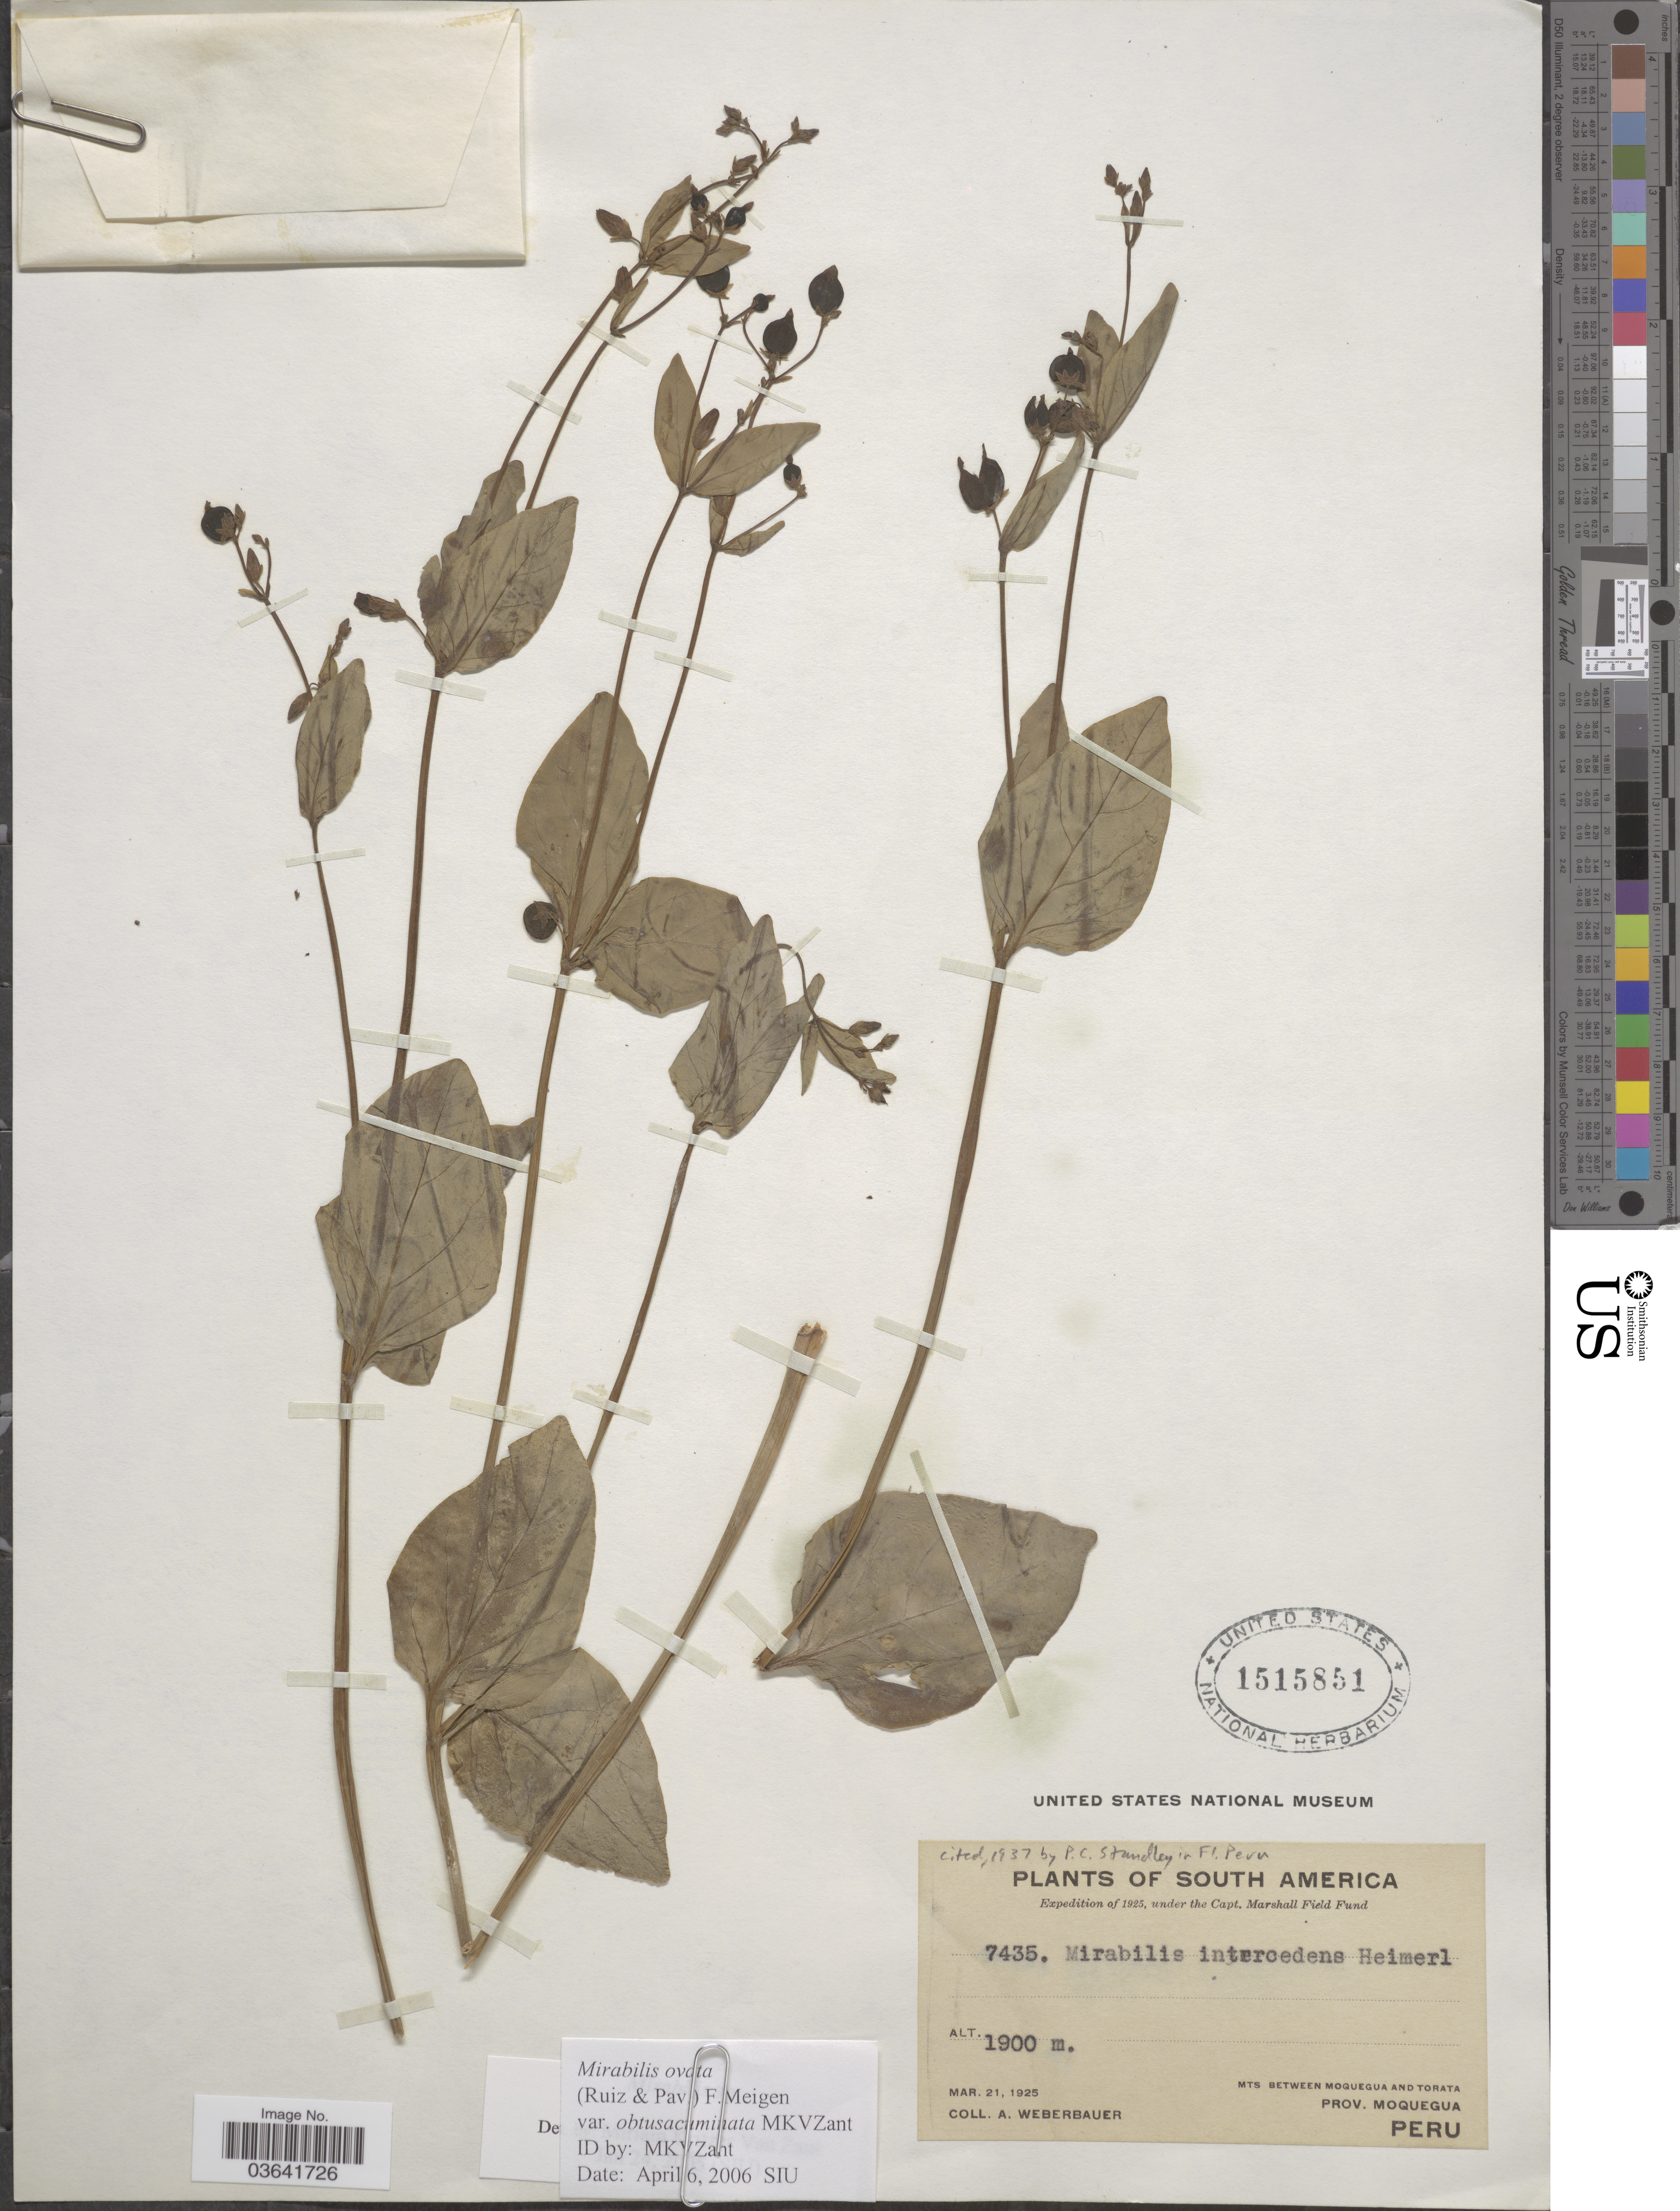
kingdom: Plantae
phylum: Tracheophyta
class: Magnoliopsida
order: Caryophyllales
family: Nyctaginaceae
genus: Mirabilis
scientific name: Mirabilis ovata var. obtusacuminata van Zant var. nov. ined.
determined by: Van Zant, Miriam Kritzer, (SIU)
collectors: A. Weberbauer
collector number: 7435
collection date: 1925-03-21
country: Peru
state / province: Moquegua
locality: Mts between Moquegua and Torata.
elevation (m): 1900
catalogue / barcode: US 1515851